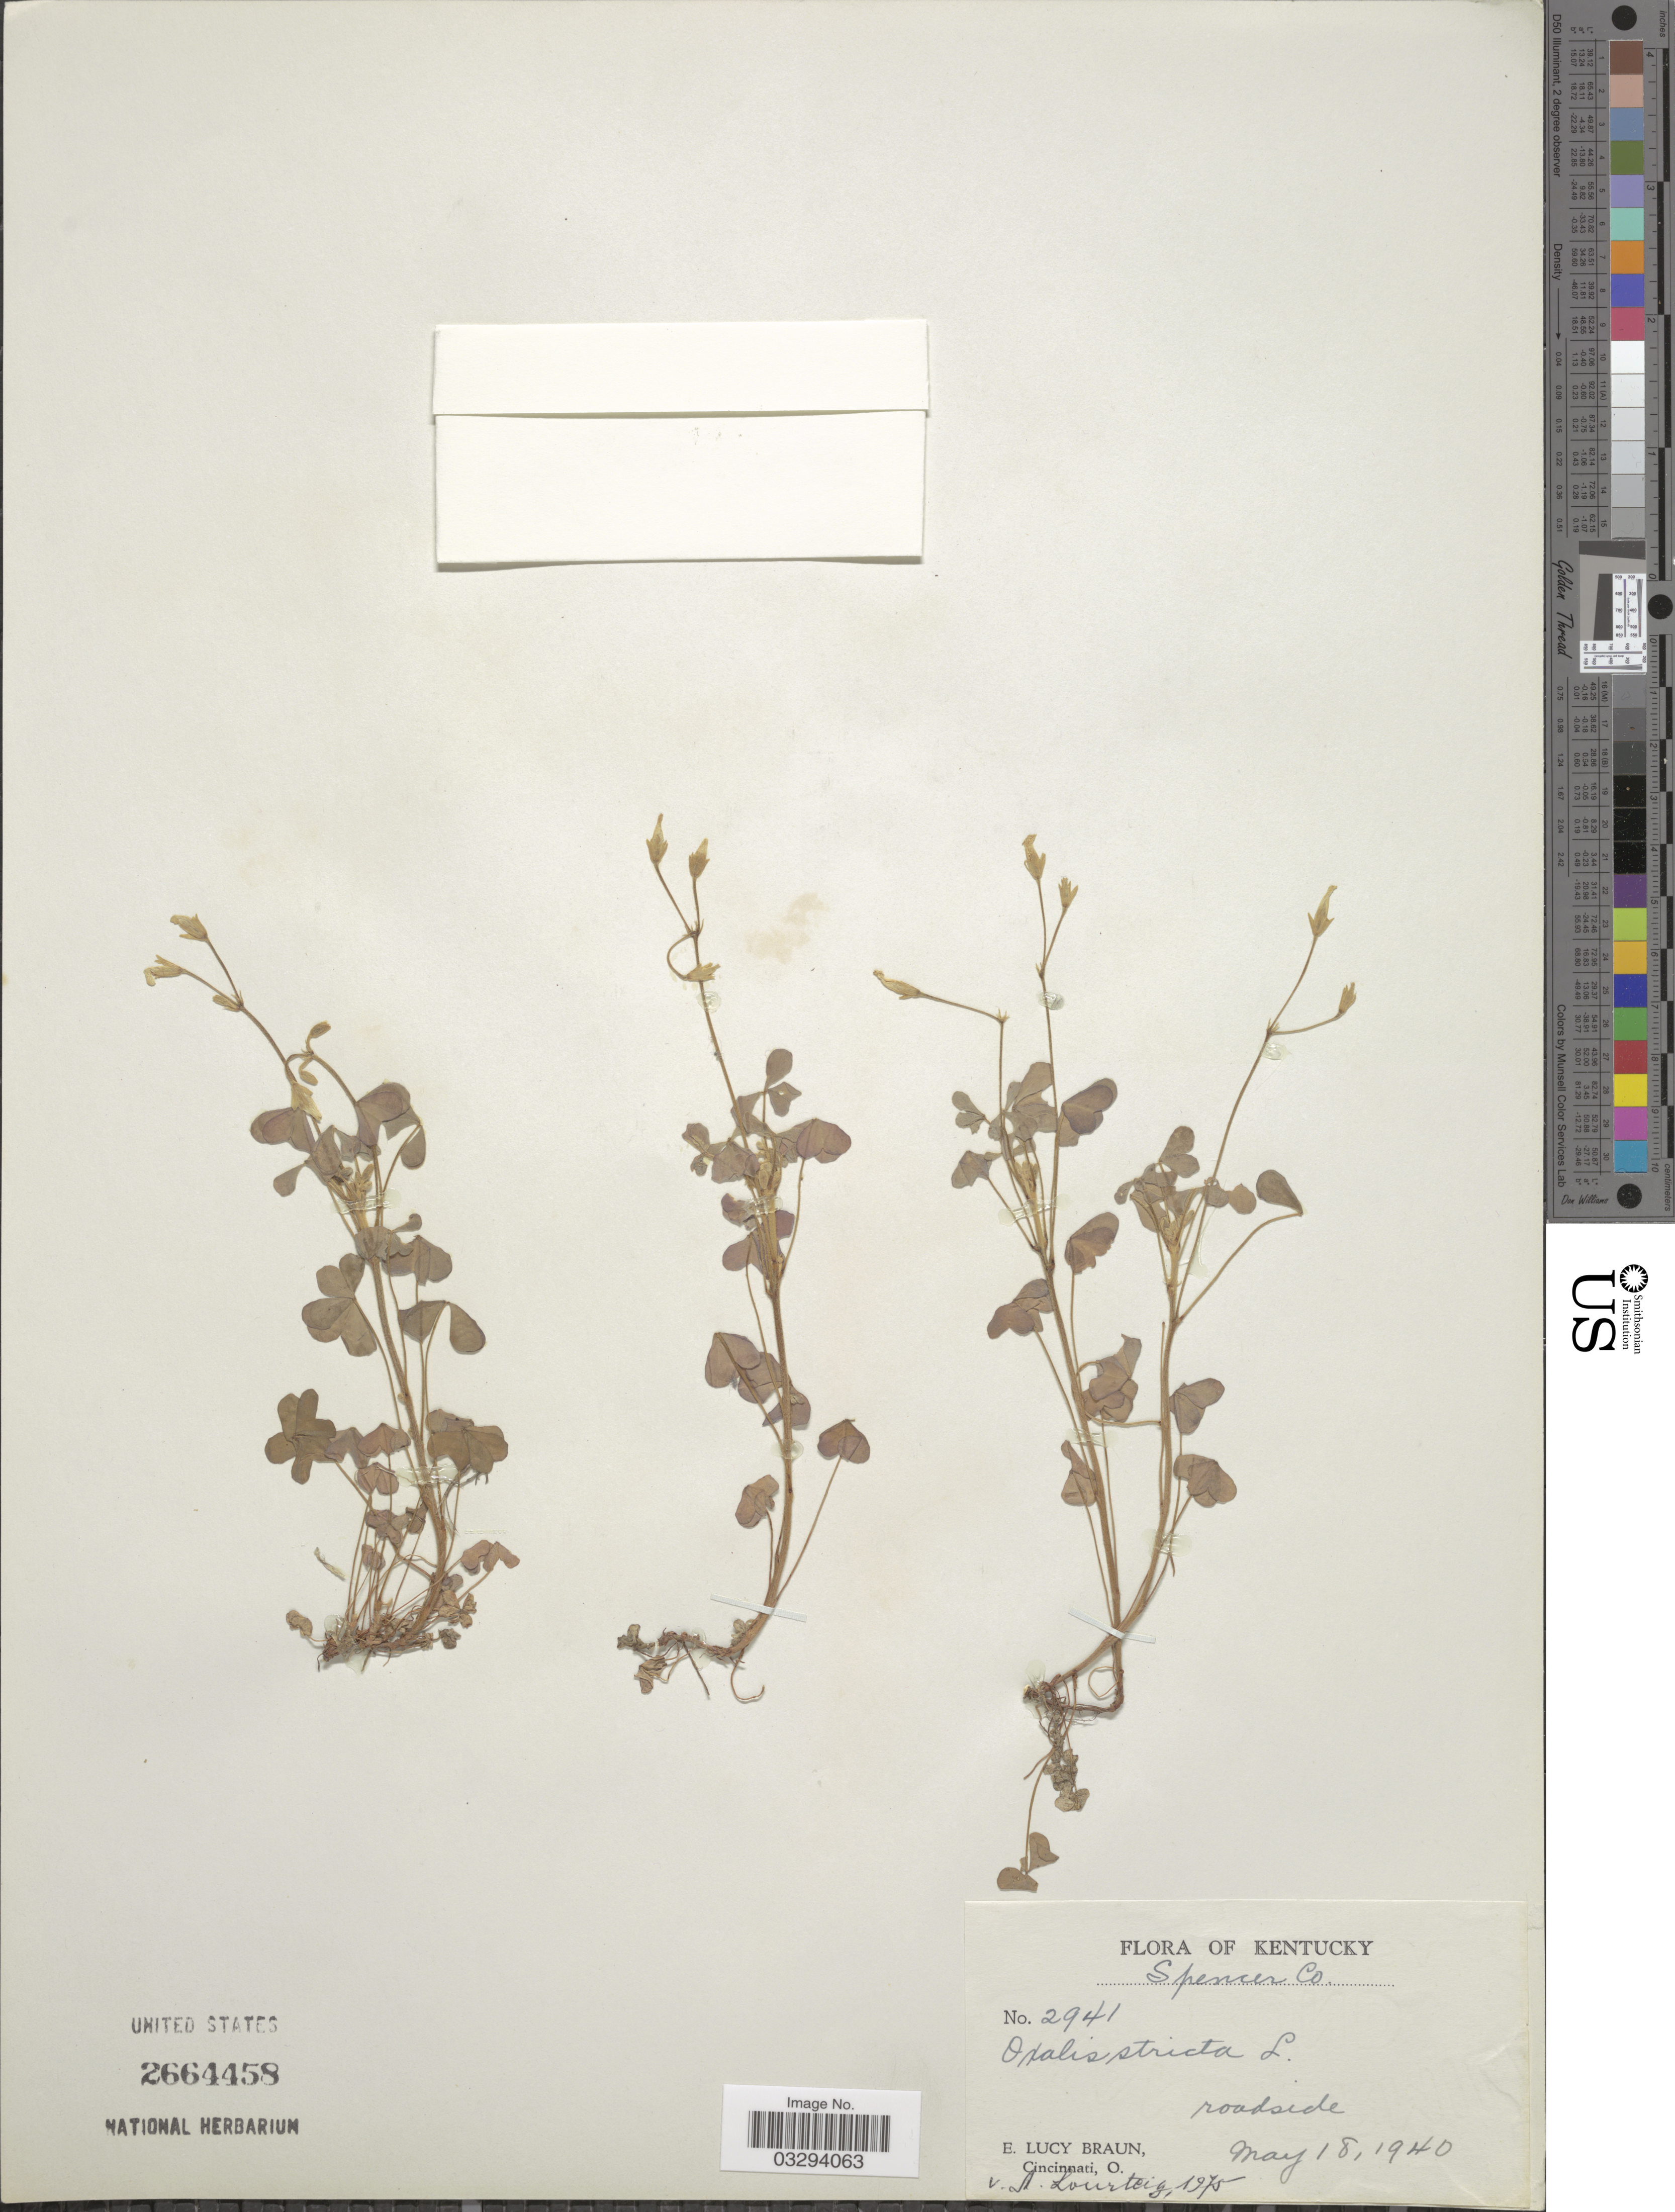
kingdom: Plantae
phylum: Tracheophyta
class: Magnoliopsida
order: Oxalidales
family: Oxalidaceae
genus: Oxalis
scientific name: Oxalis stricta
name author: L.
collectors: E. L. Braun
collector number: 2941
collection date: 1940-05-18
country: United States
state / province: Kentucky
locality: Spencer Co.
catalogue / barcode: US 2664458